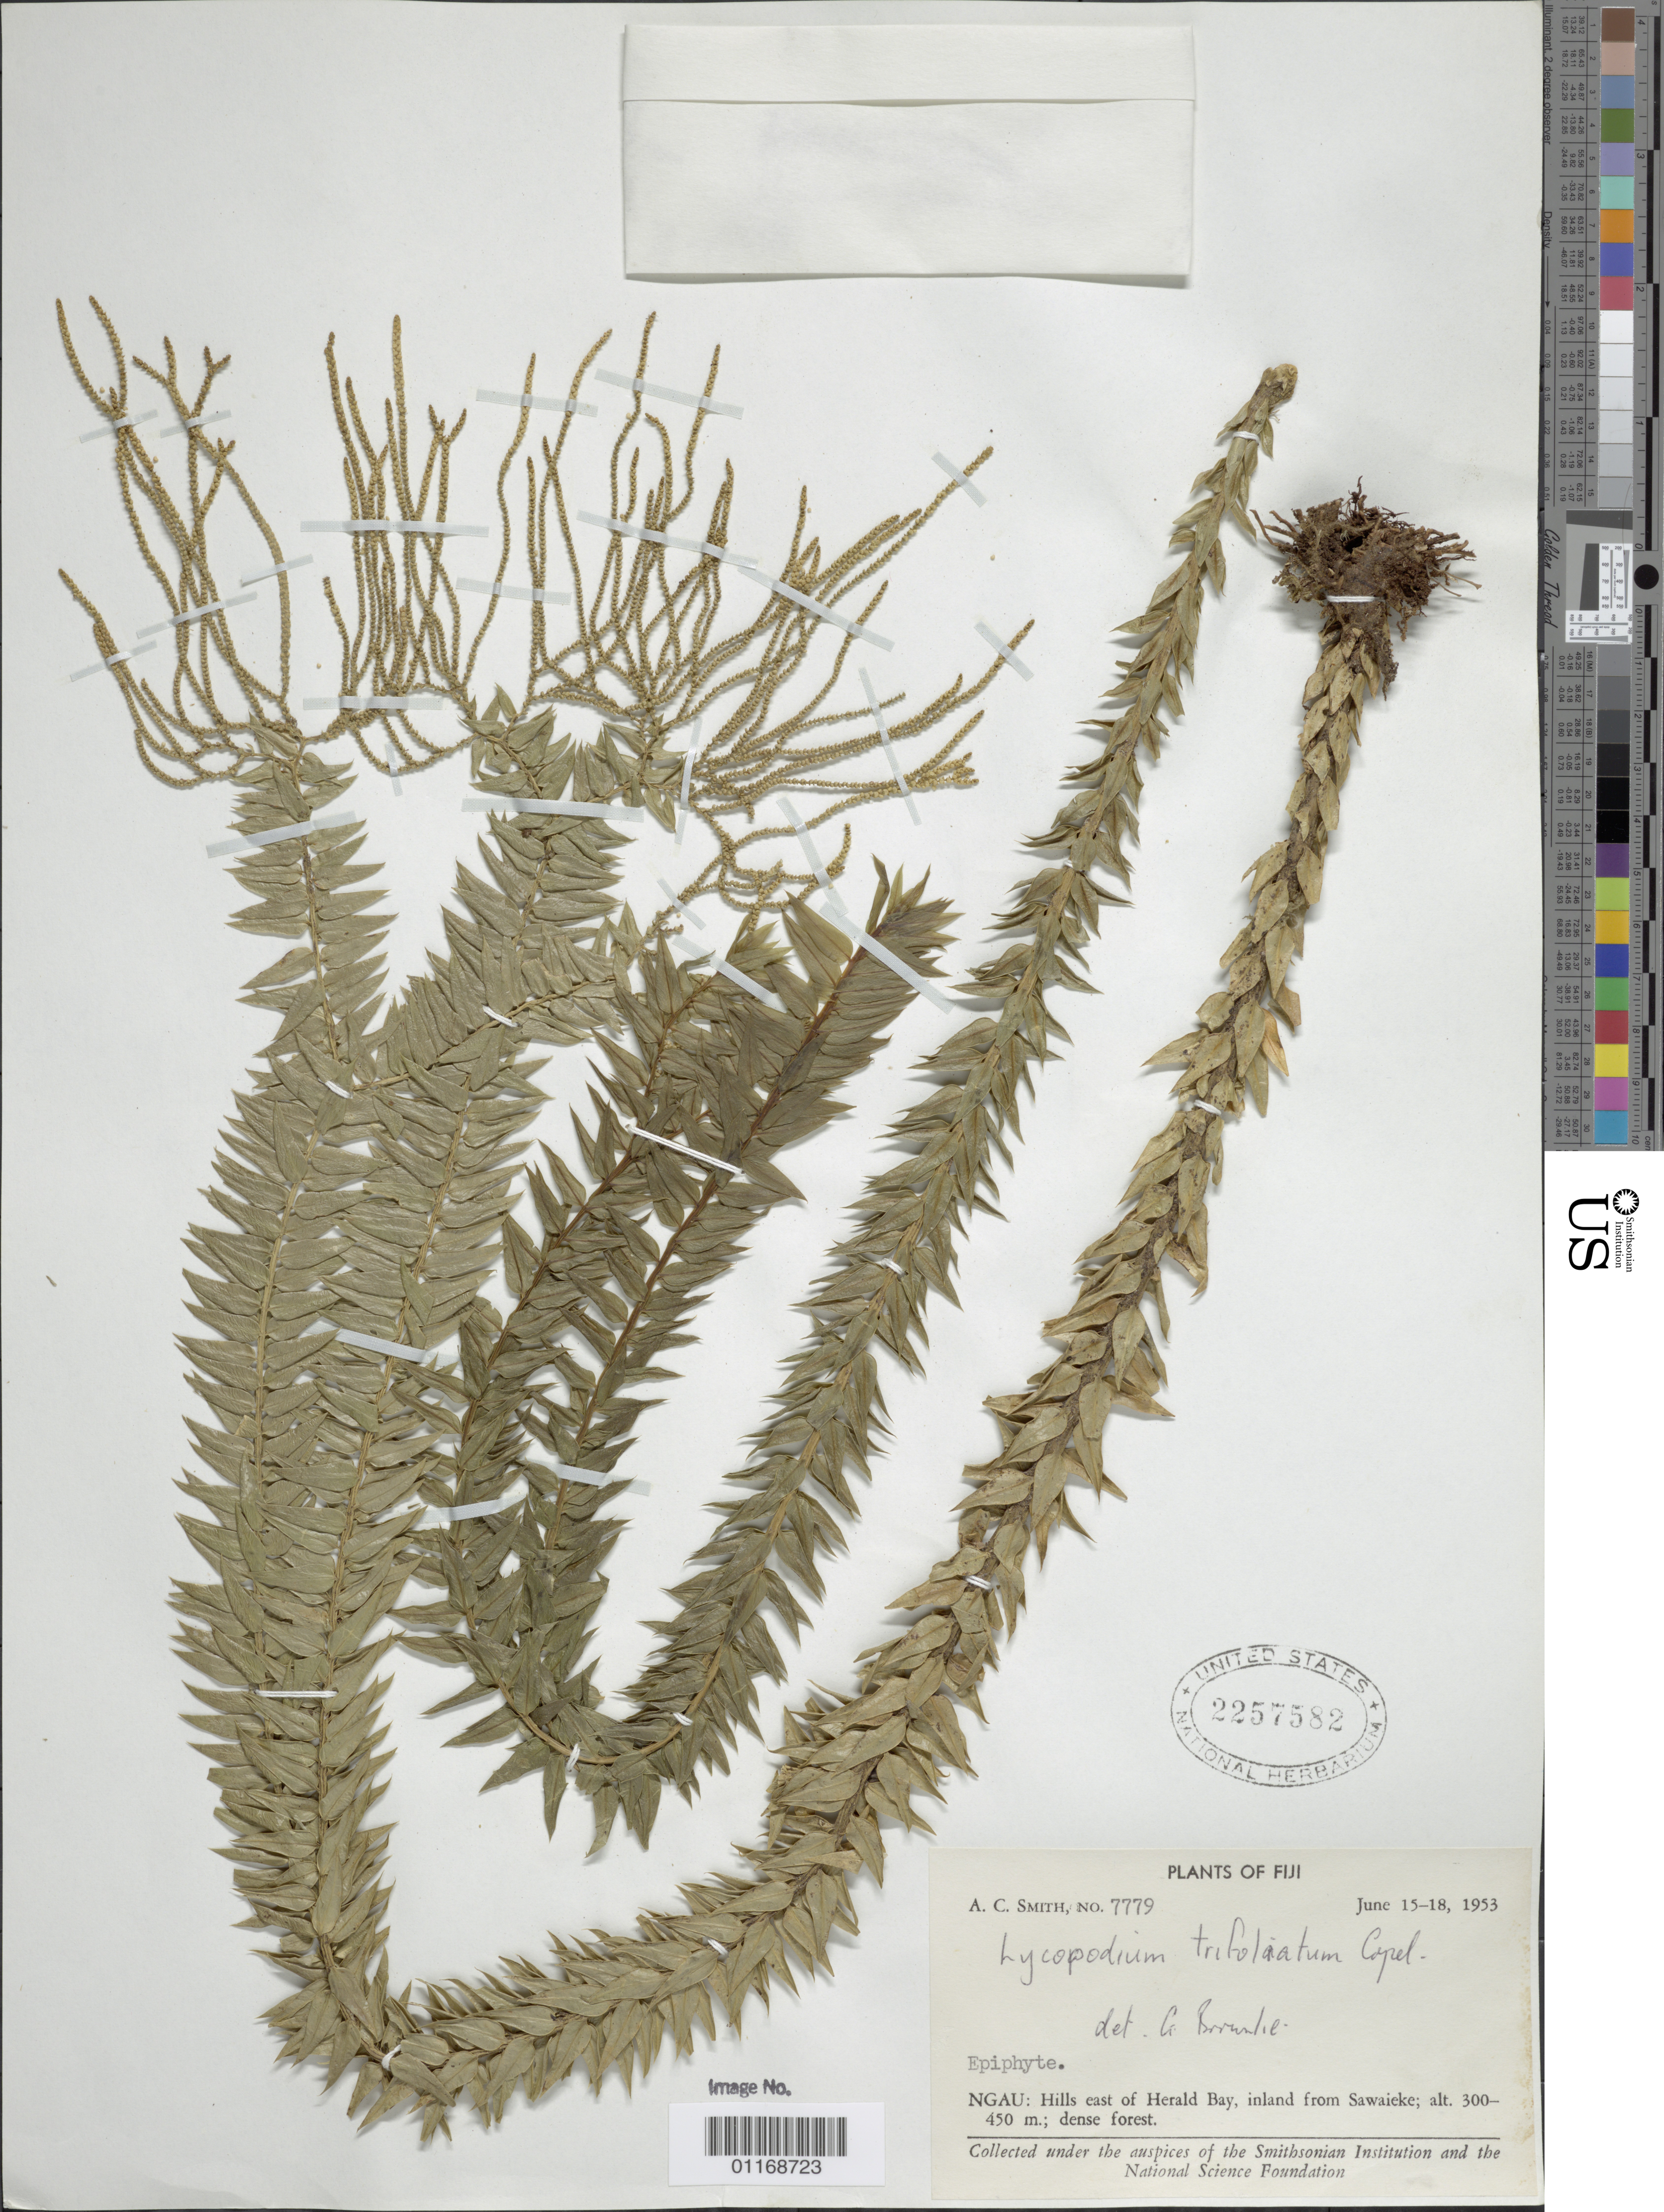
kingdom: Plantae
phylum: Tracheophyta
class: Lycopodiopsida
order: Lycopodiales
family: Lycopodiaceae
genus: Phlegmariurus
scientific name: Phlegmariurus trifoliatus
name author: (Copel.) A. R. Field & Bostock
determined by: Field, A. R.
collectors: A. C. Smith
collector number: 7779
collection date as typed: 15-18 Jun 1953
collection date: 1953-06-15/1953-06-18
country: Fiji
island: Gau [Ngau]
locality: Ngau, hills e of herald bay, inland from sawaieke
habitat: Dense forest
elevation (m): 300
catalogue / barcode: US 2257582